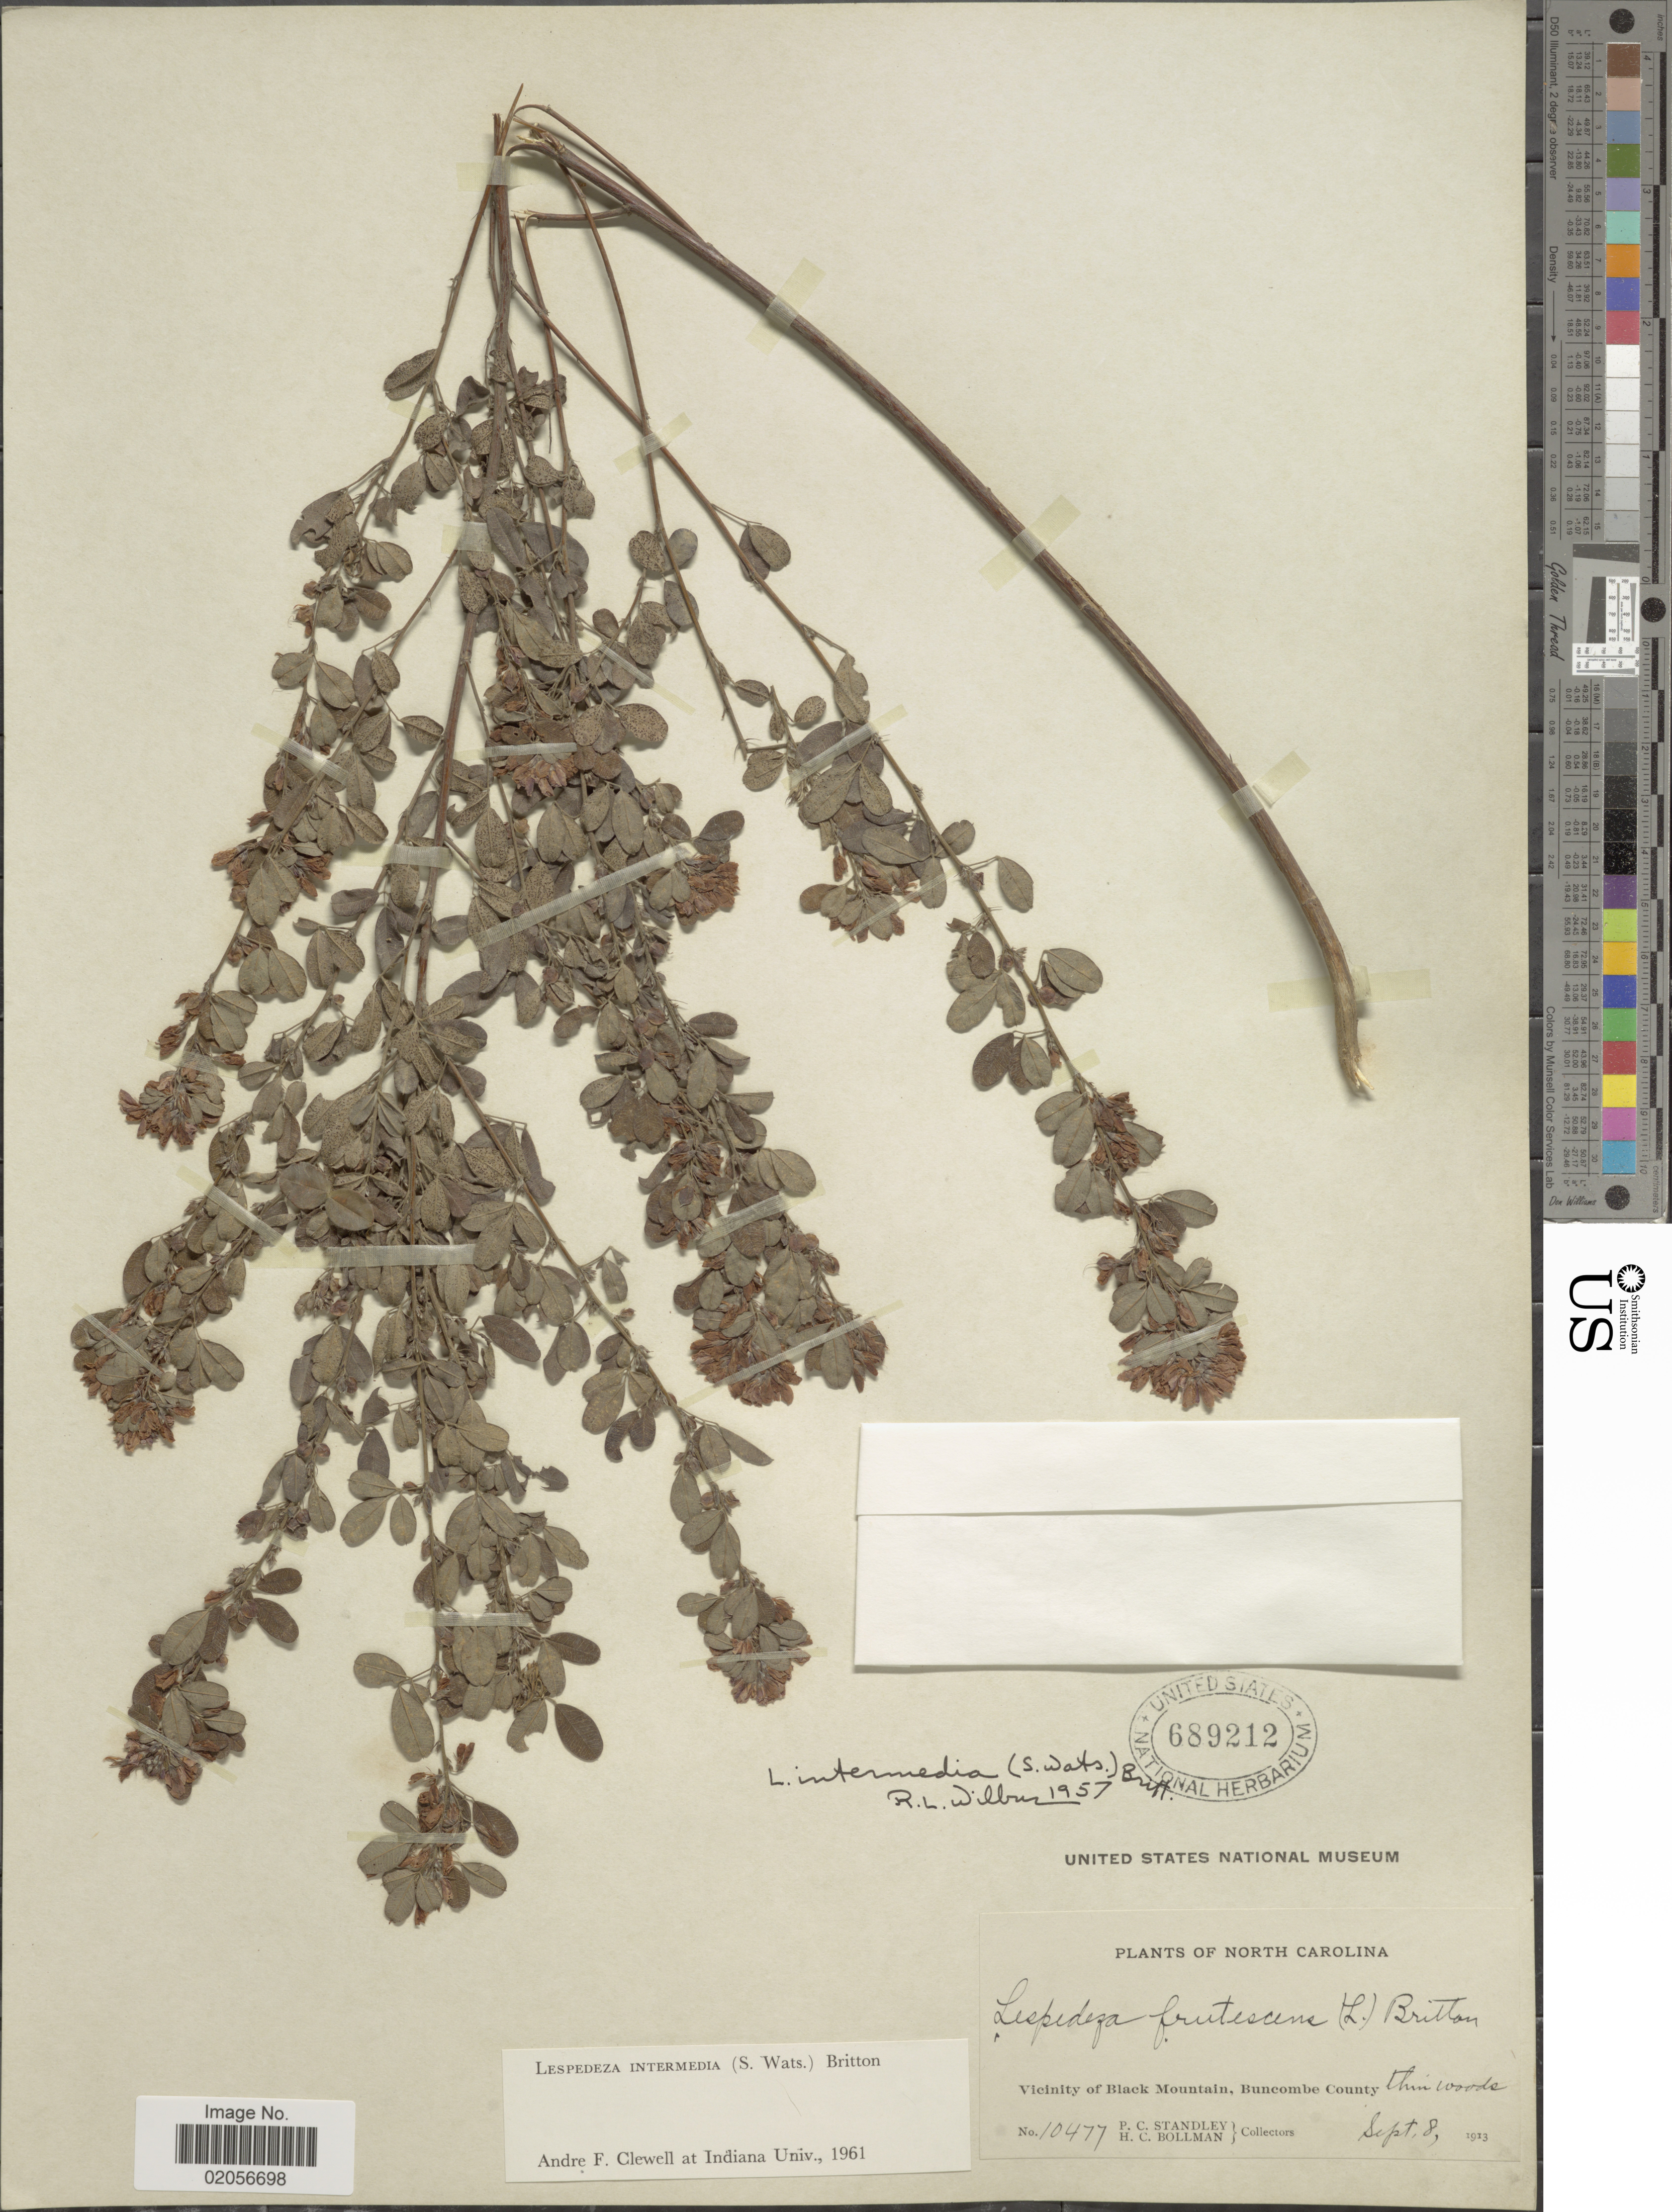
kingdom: Plantae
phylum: Tracheophyta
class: Magnoliopsida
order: Fabales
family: Fabaceae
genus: Lespedeza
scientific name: Lespedeza intermedia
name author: (S. Watson) Britton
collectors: P. C. Standley & H. C. Bollman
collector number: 10477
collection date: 1913-09-08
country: United States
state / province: North Carolina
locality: Vicinity of Black Mountain, Buncombe County, thin woods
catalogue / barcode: US 689212